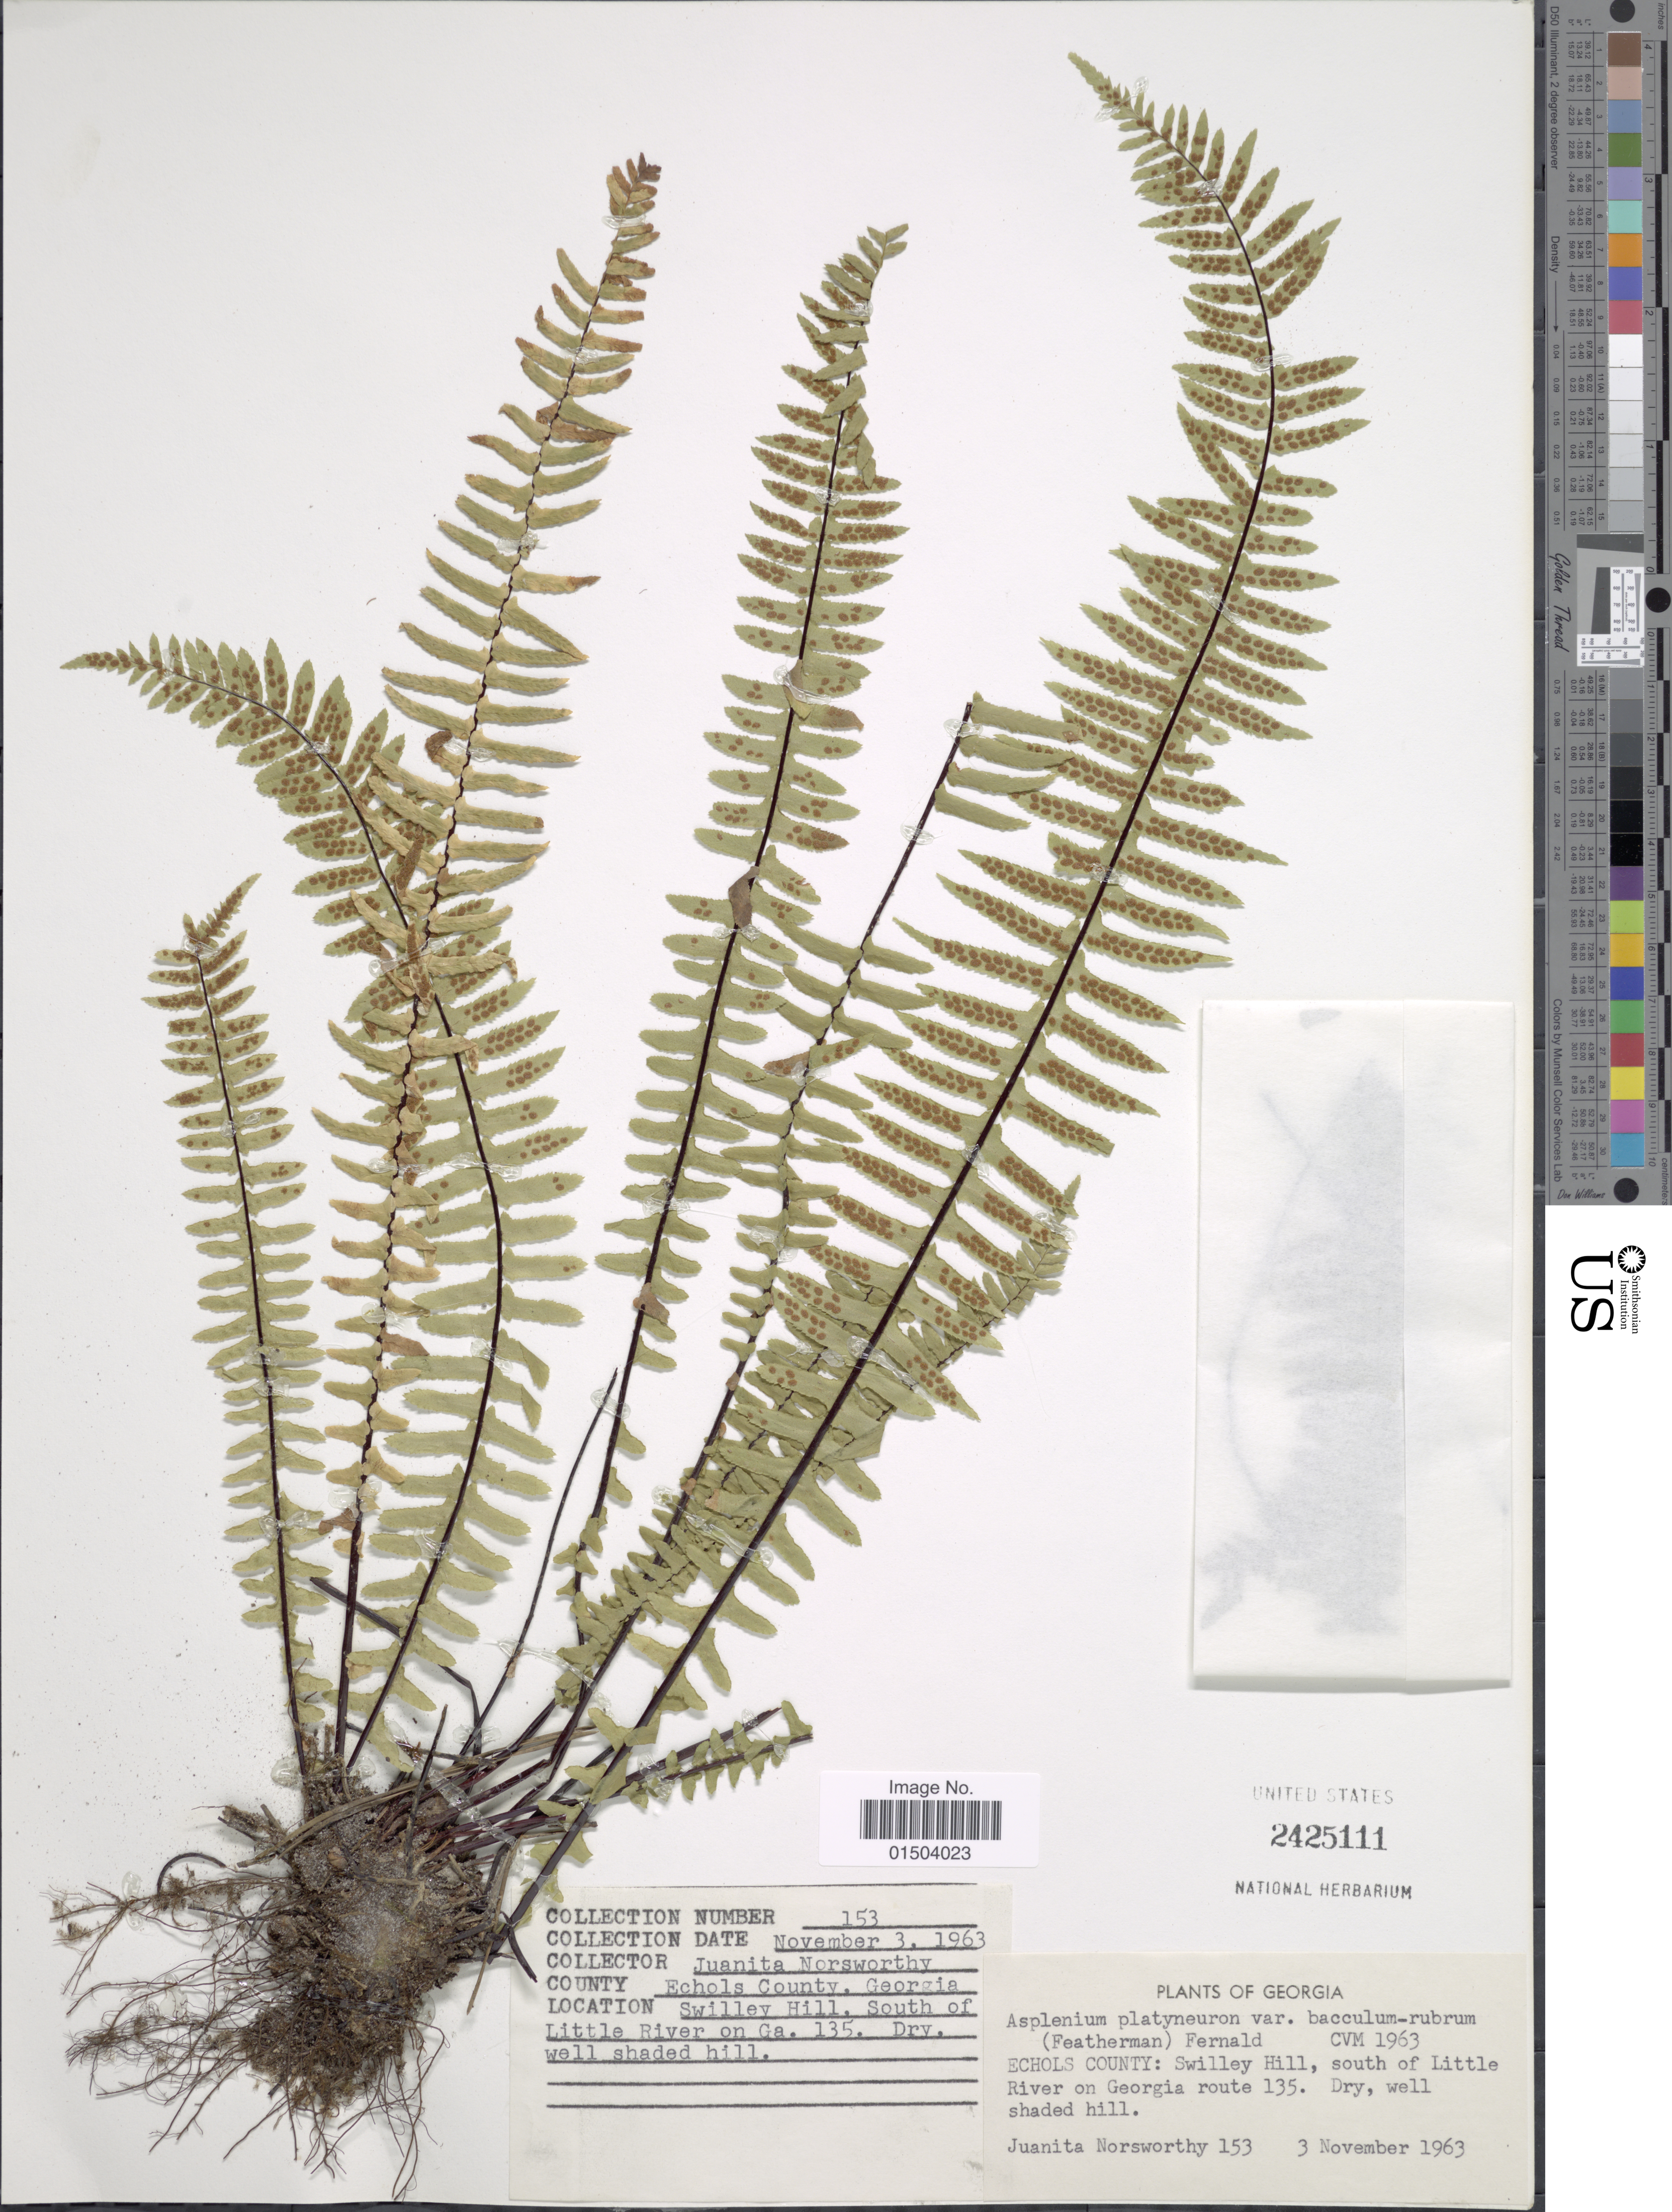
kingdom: Plantae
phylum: Tracheophyta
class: Polypodiopsida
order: Polypodiales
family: Aspleniaceae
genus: Asplenium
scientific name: Asplenium platyneuron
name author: (L.) Britton, Stearns & Poggenb.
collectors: J. Norsworthy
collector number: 153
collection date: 1963-11-03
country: United States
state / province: Georgia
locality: Echols County: Swilley Hill, south of Little River on Georgia route 135.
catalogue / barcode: US 2425111